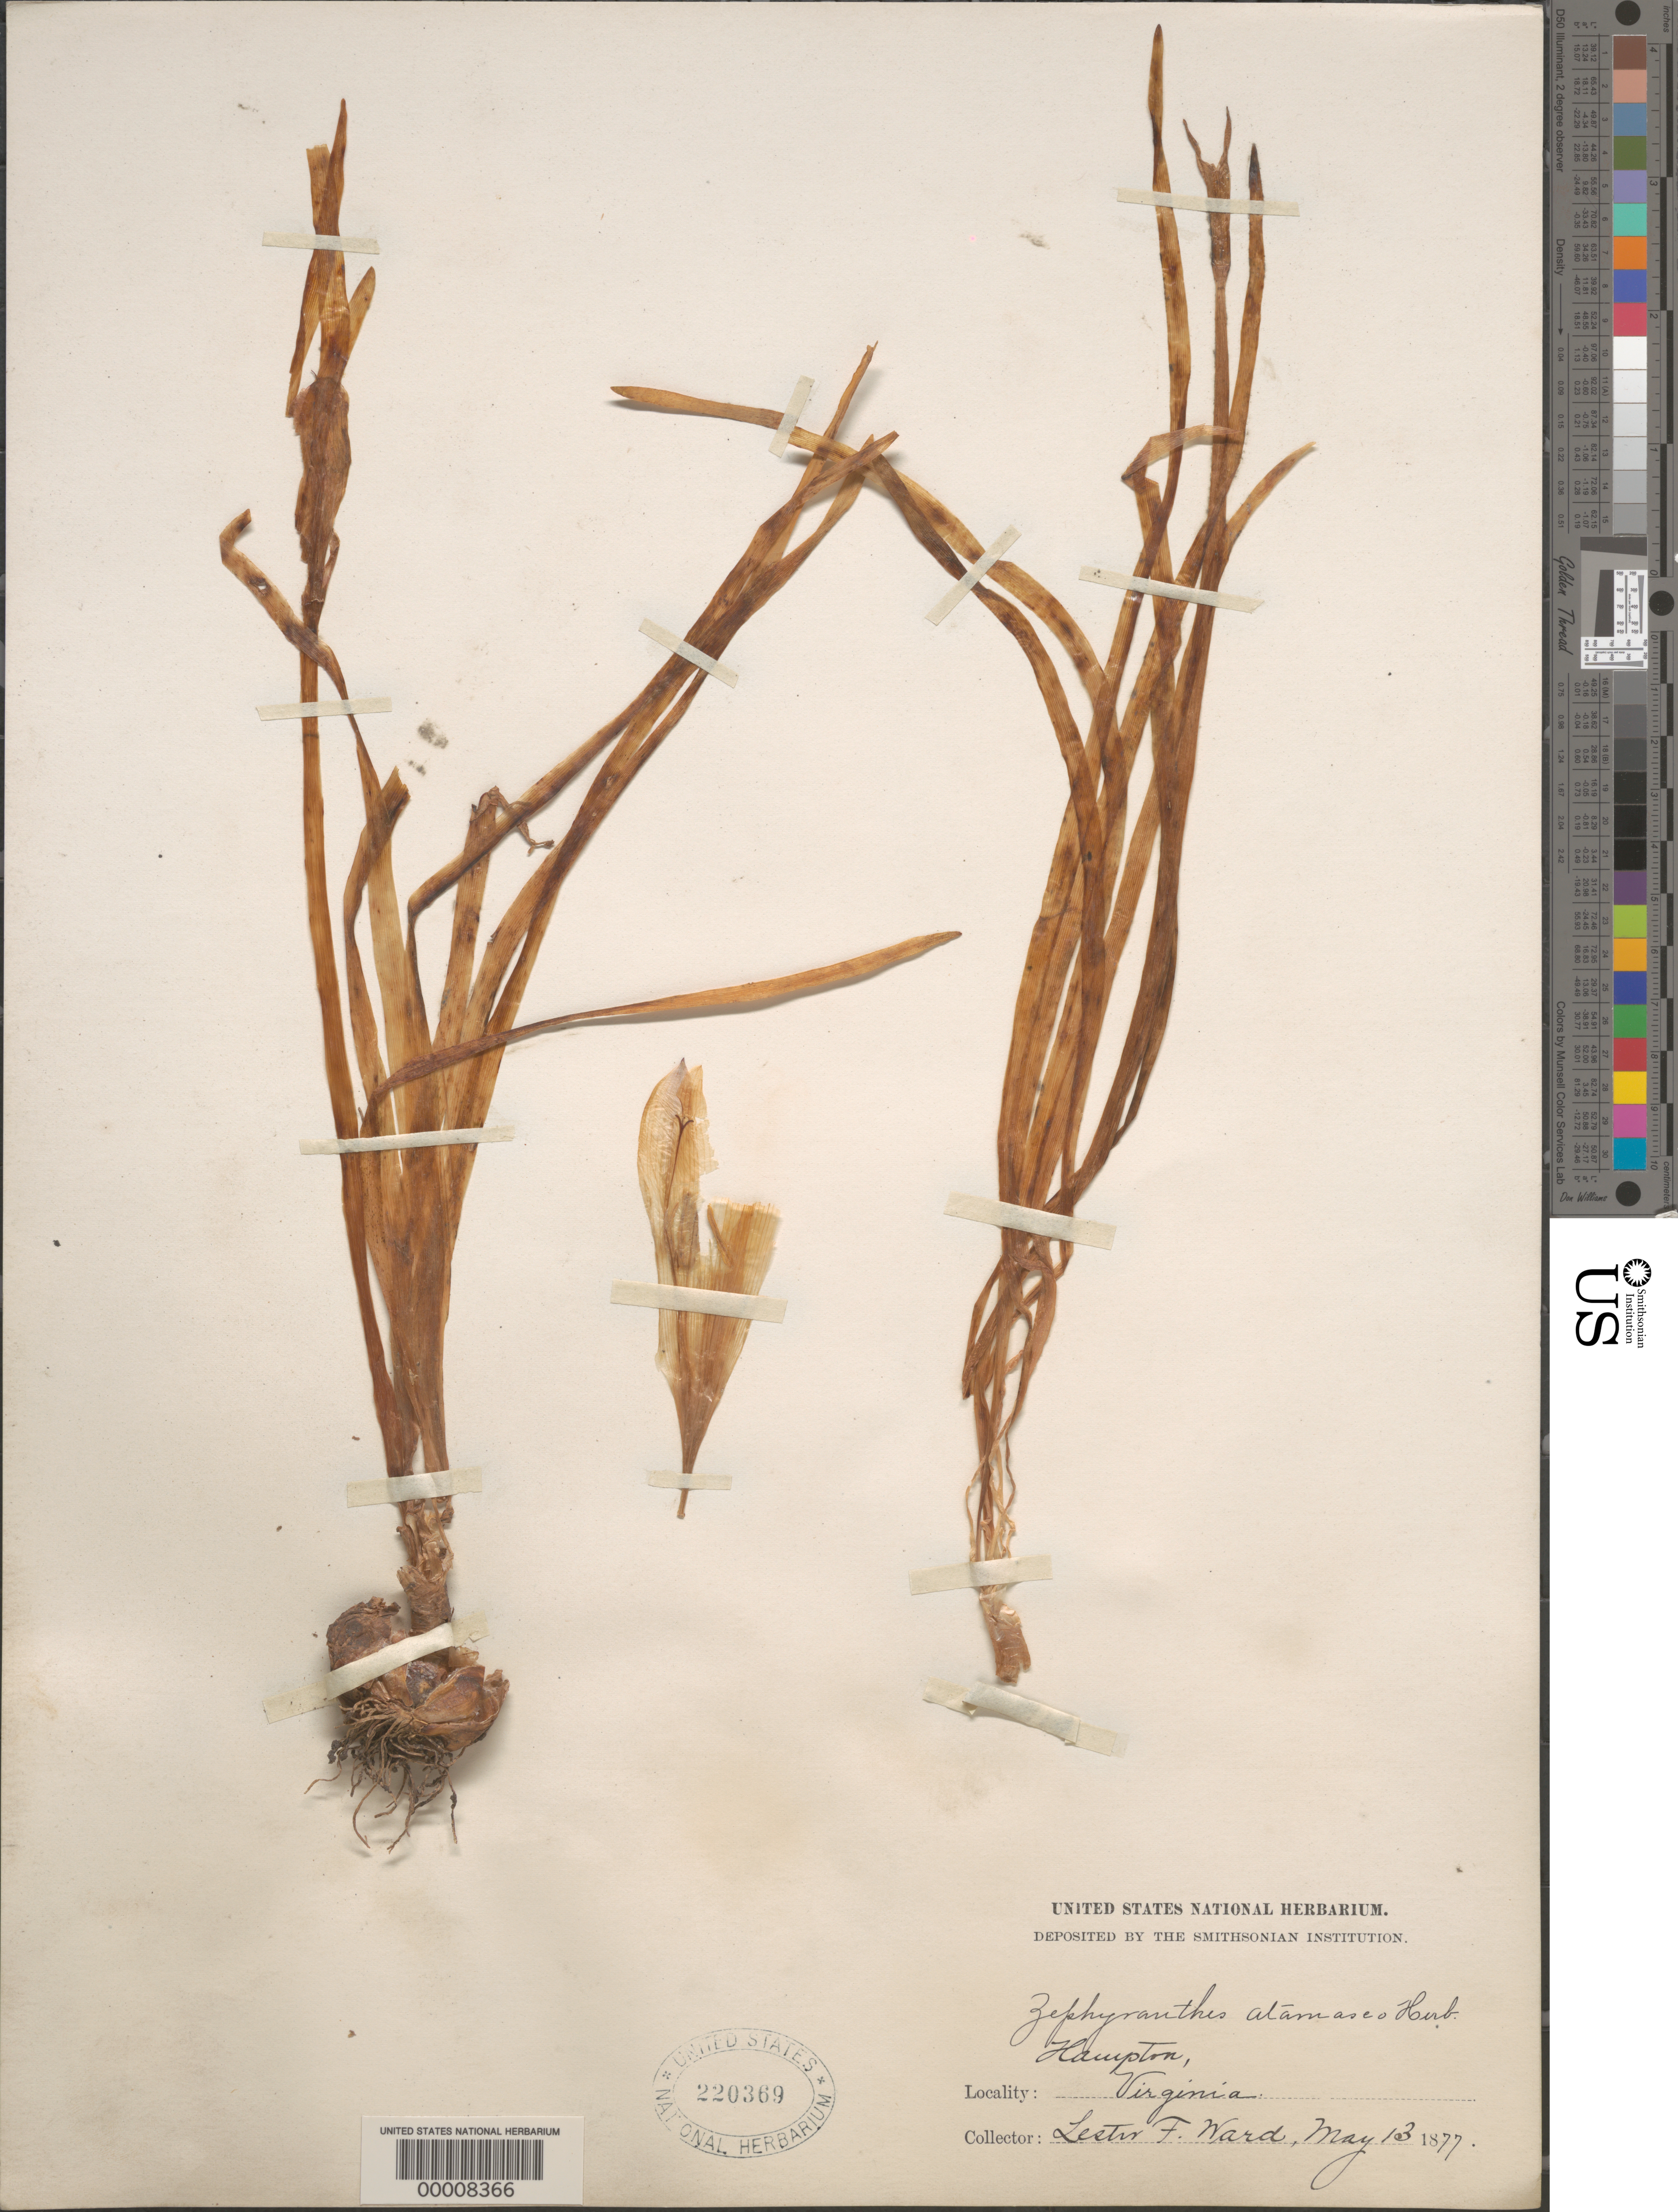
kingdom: Plantae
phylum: Tracheophyta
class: Liliopsida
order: Asparagales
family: Amaryllidaceae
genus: Zephyranthes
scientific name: Zephyranthes atamasco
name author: (L.) Herb.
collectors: L. F. Ward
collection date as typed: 13 May 1877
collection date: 1877-05-13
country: United States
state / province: Virginia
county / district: City of Hampton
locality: Hampton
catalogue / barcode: US 220369